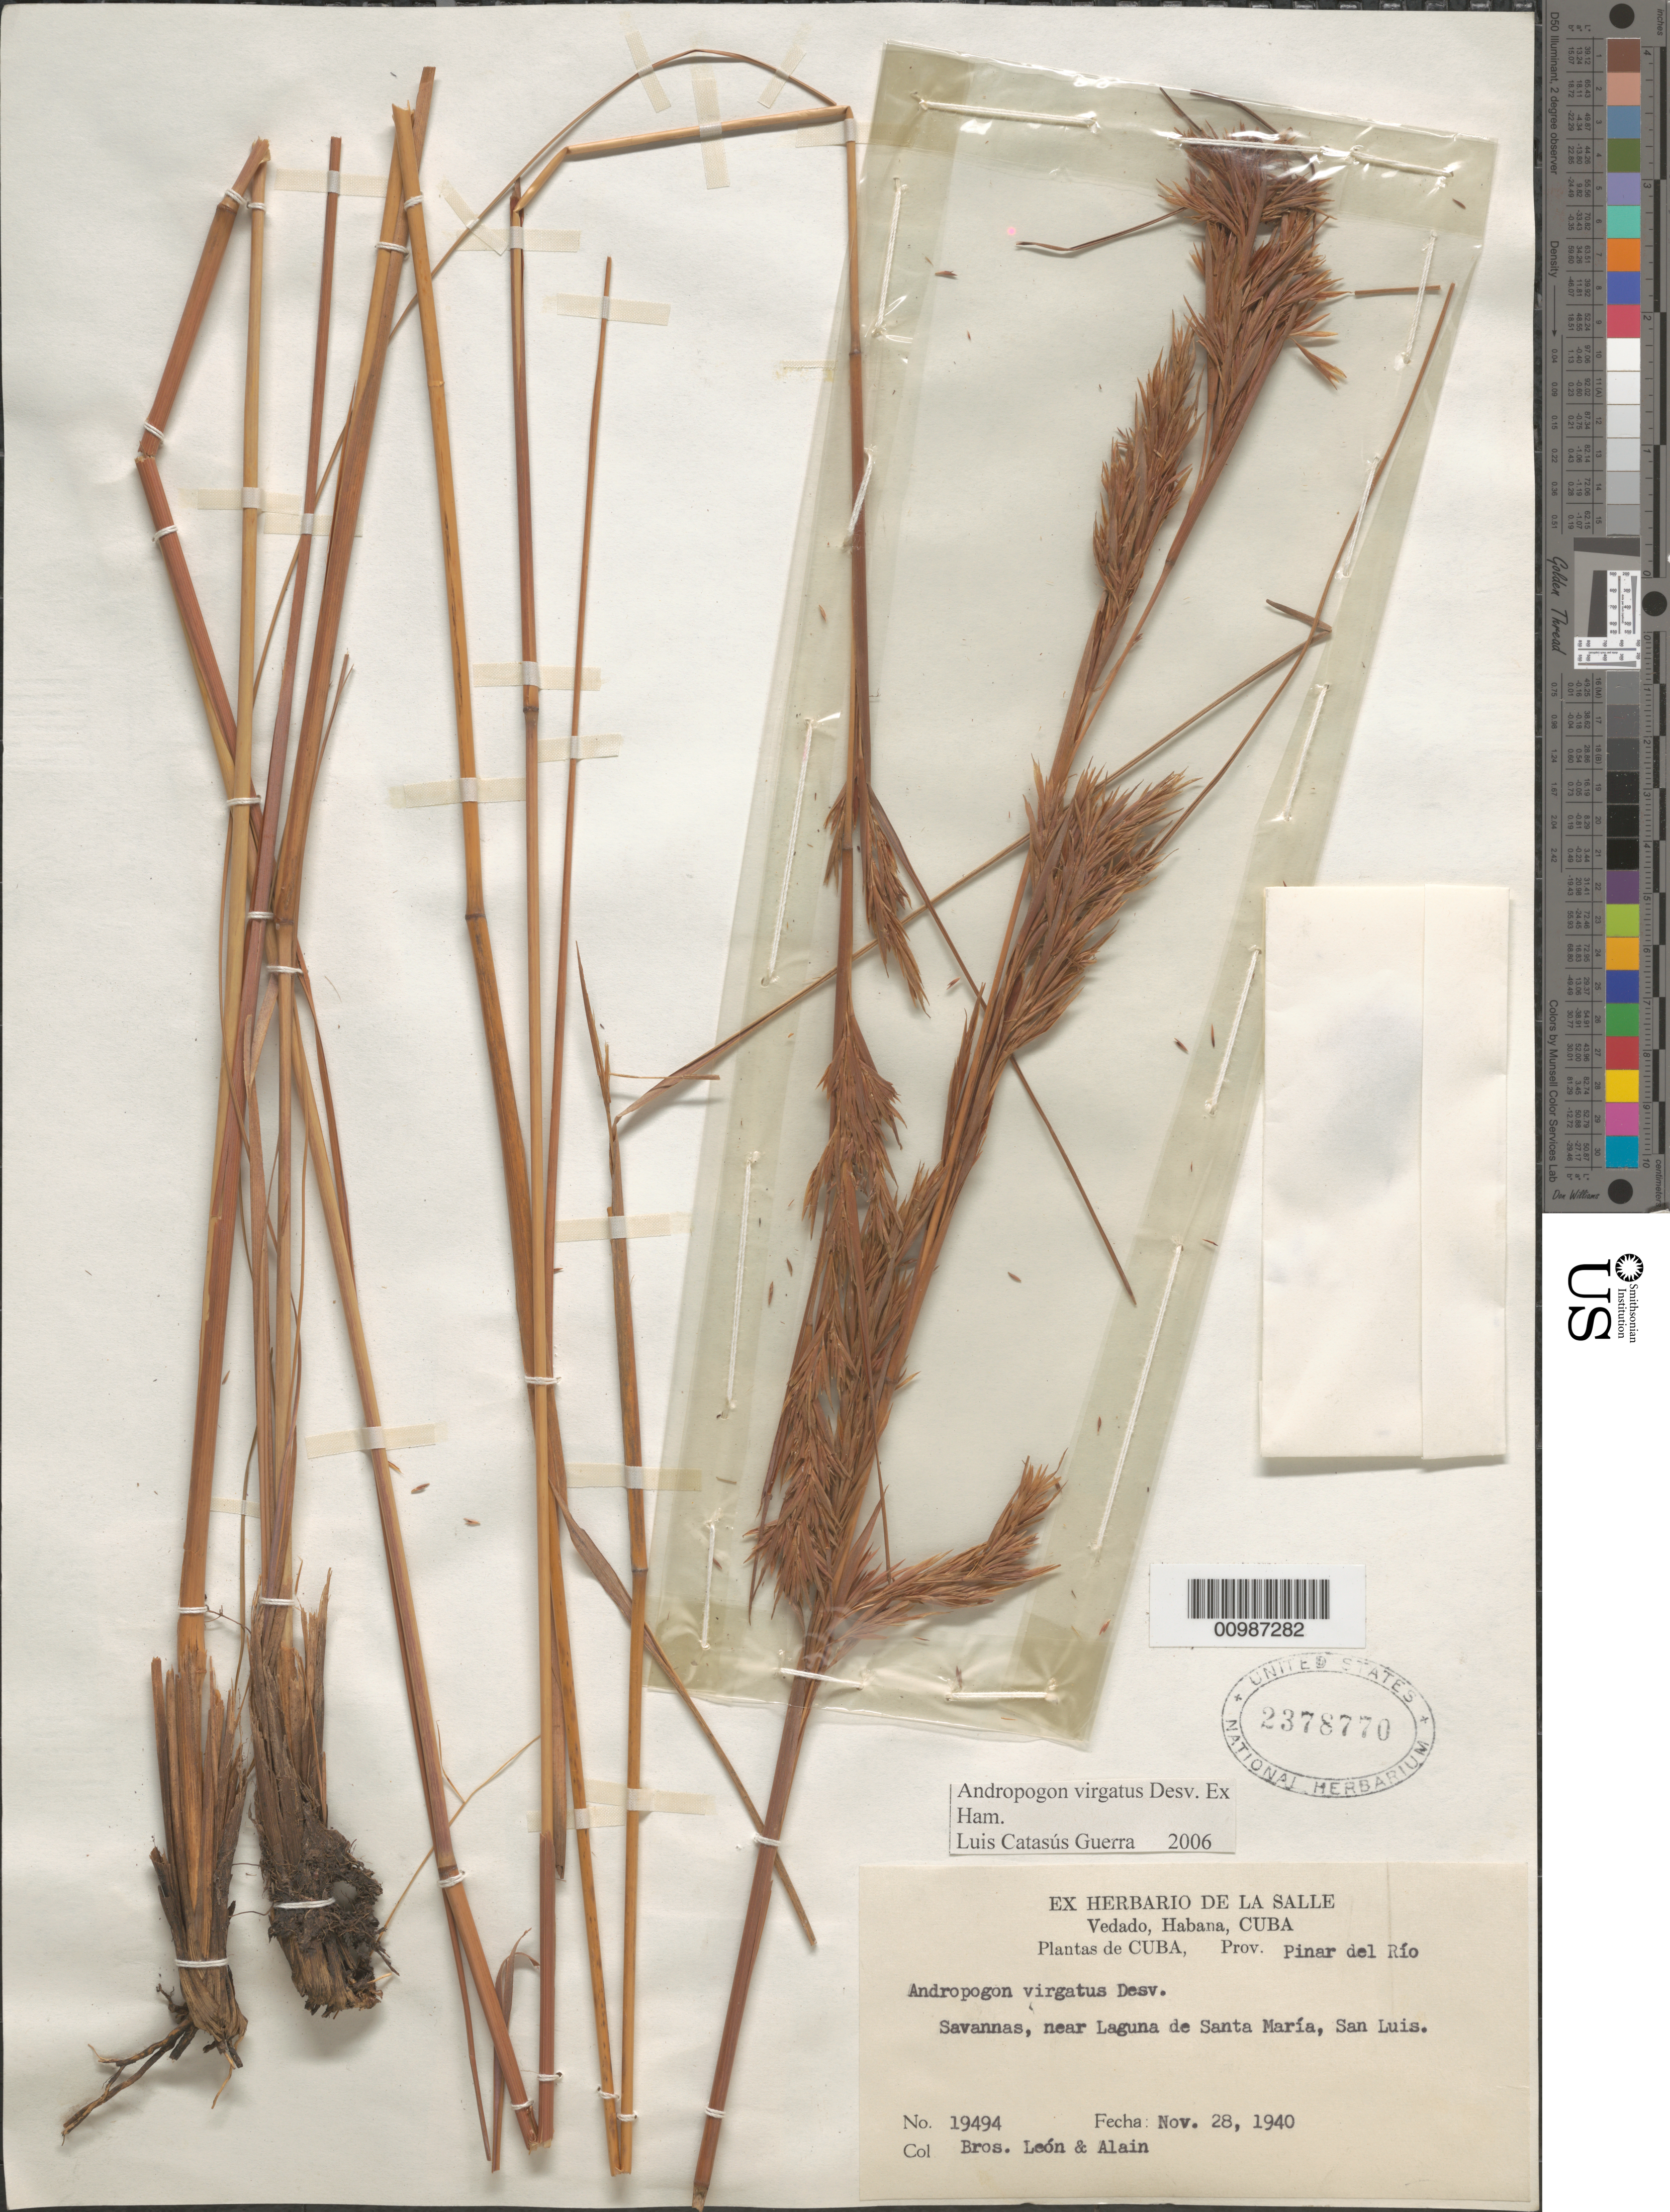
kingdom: Plantae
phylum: Tracheophyta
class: Liliopsida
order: Poales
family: Poaceae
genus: Andropogon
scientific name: Andropogon virgatus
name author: Desv. ex Ham.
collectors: Bro. León & A. H. Liogier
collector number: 19494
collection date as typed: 28 Nov 1940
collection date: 1940-11-28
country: Cuba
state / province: Pinar del Rio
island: Cuba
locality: near Laguna de Santa Maria, San Luis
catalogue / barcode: US 2378770